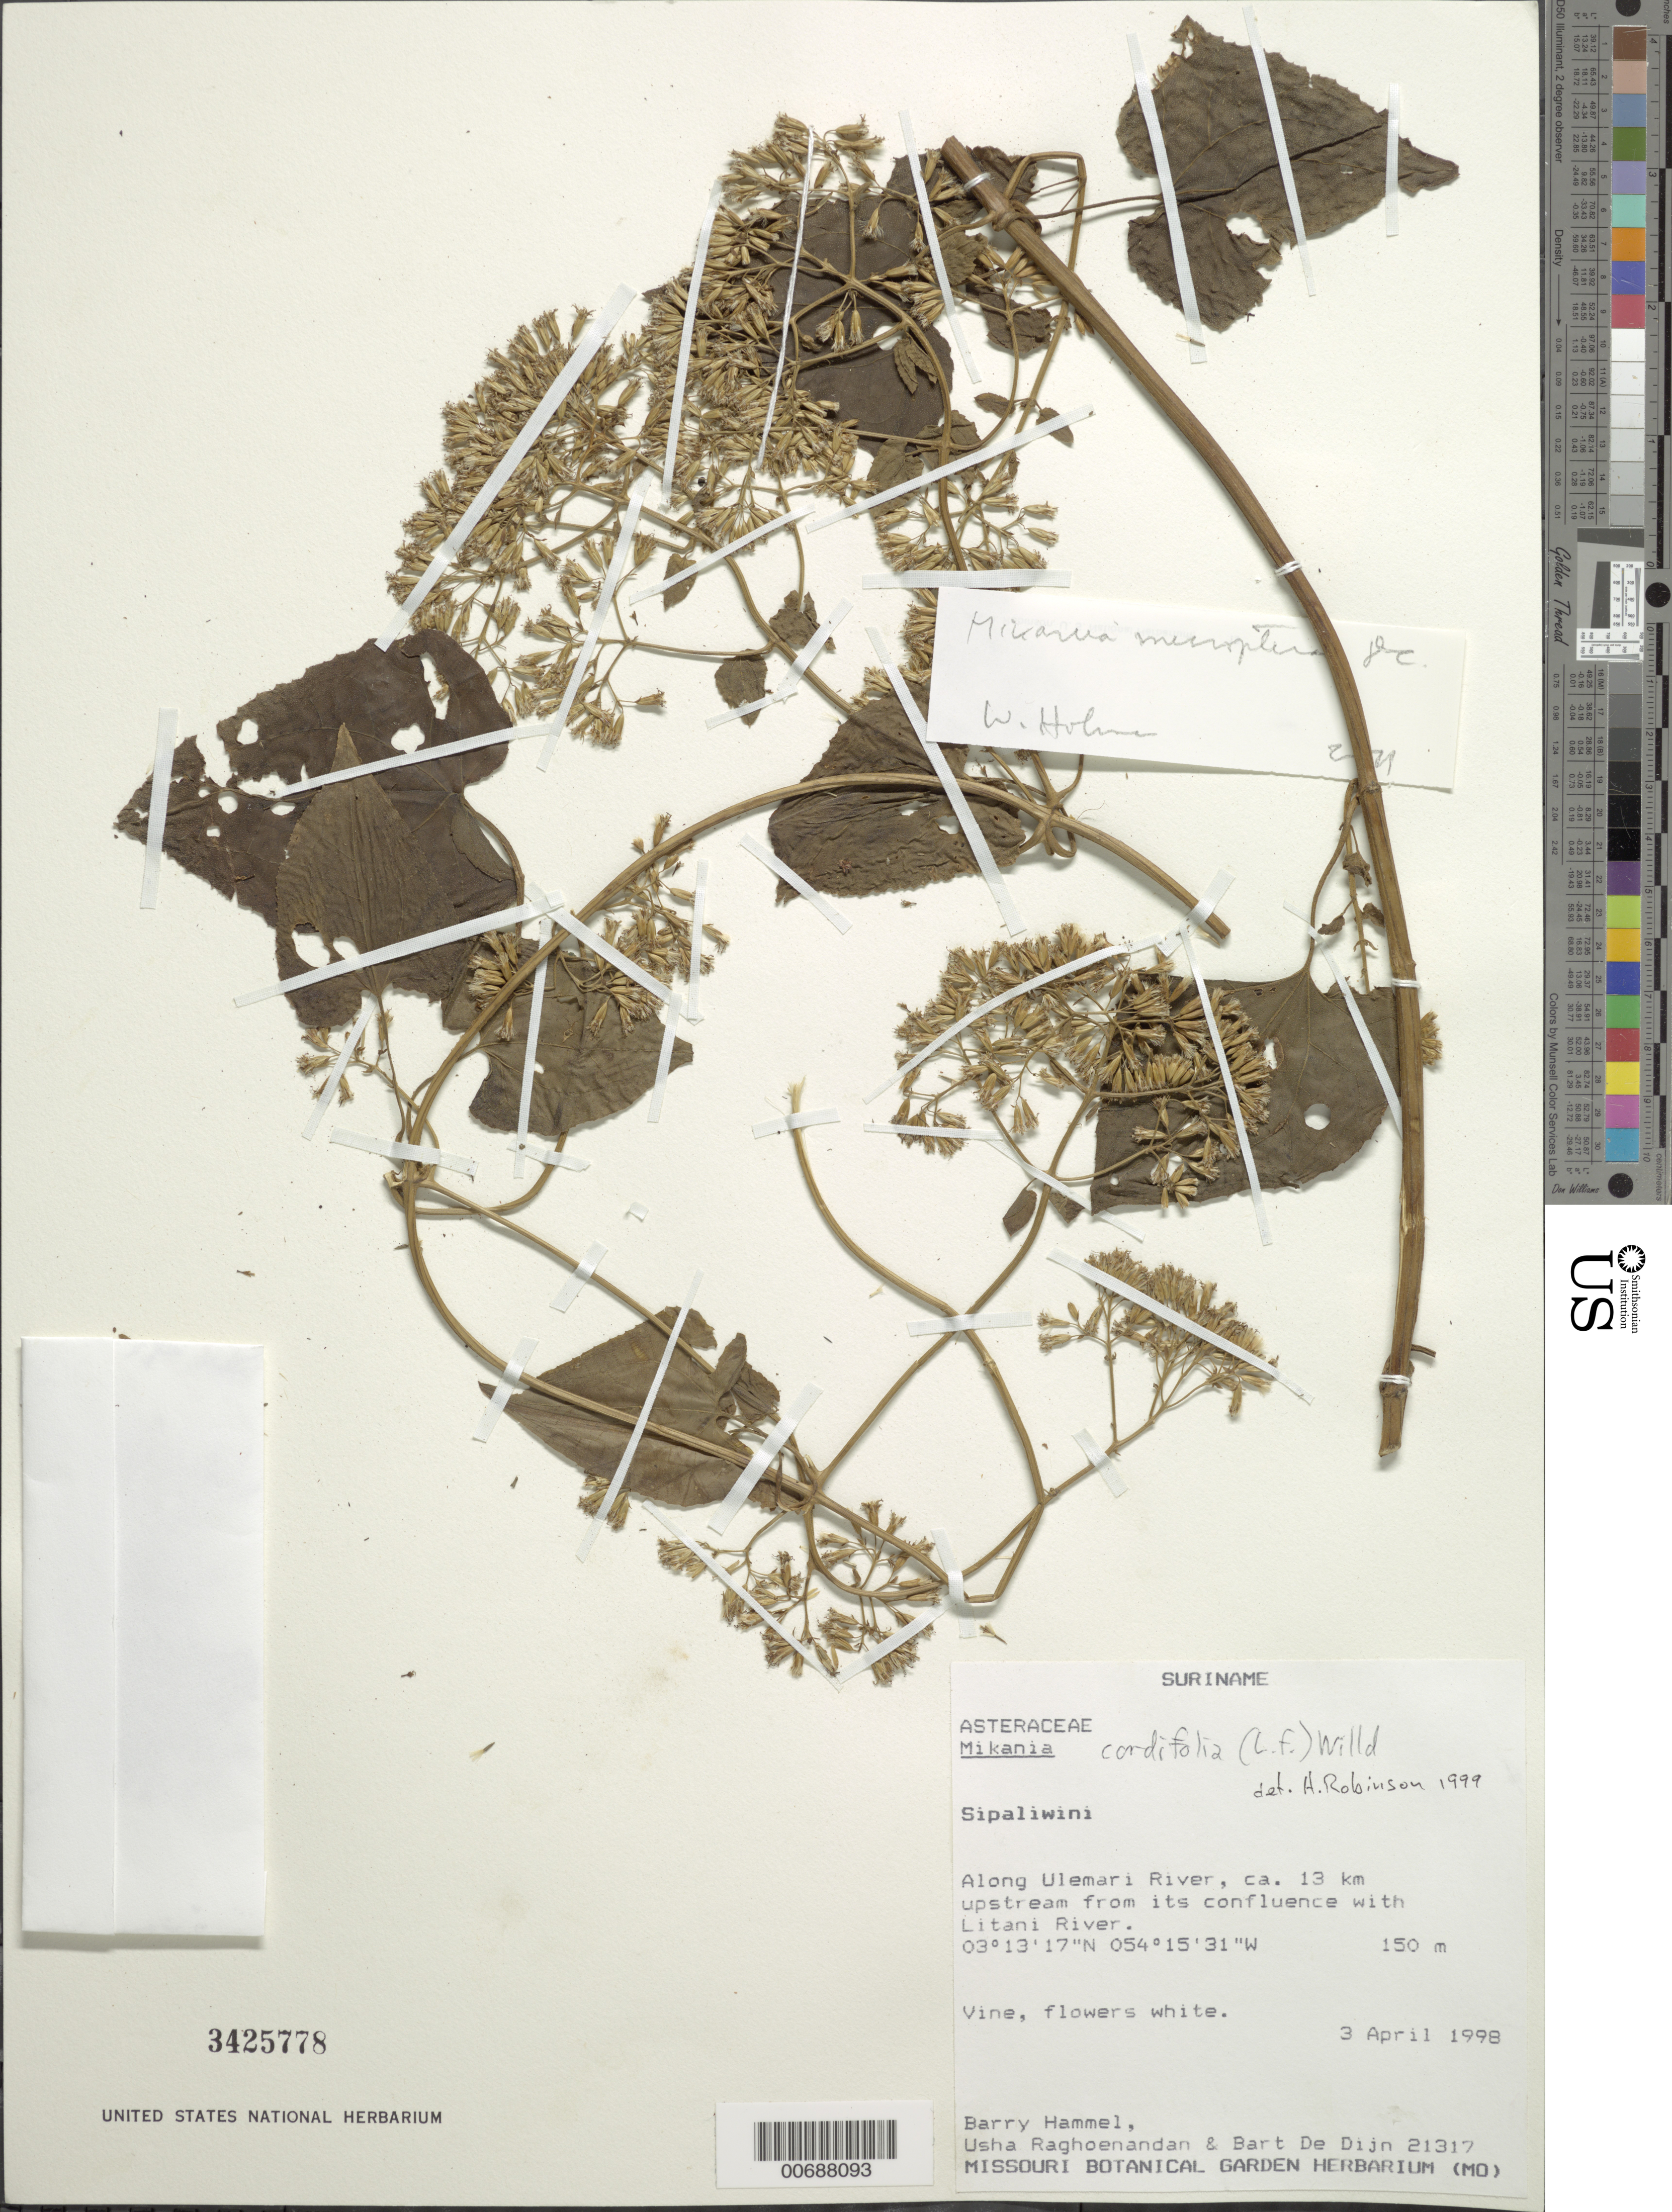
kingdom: Plantae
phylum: Tracheophyta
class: Magnoliopsida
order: Asterales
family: Asteraceae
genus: Mikania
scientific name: Mikania cordifolia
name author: (L. f.) Willd.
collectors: B. Hammel, U. Raghoenandan & B. de Dijn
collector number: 21317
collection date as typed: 3-Apr-98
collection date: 1998-04-03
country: Suriname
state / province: Sipaliwini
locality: Ulemari R., 13 km upstream from confl. with Litani R.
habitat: Along river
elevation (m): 150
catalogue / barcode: US 3425778